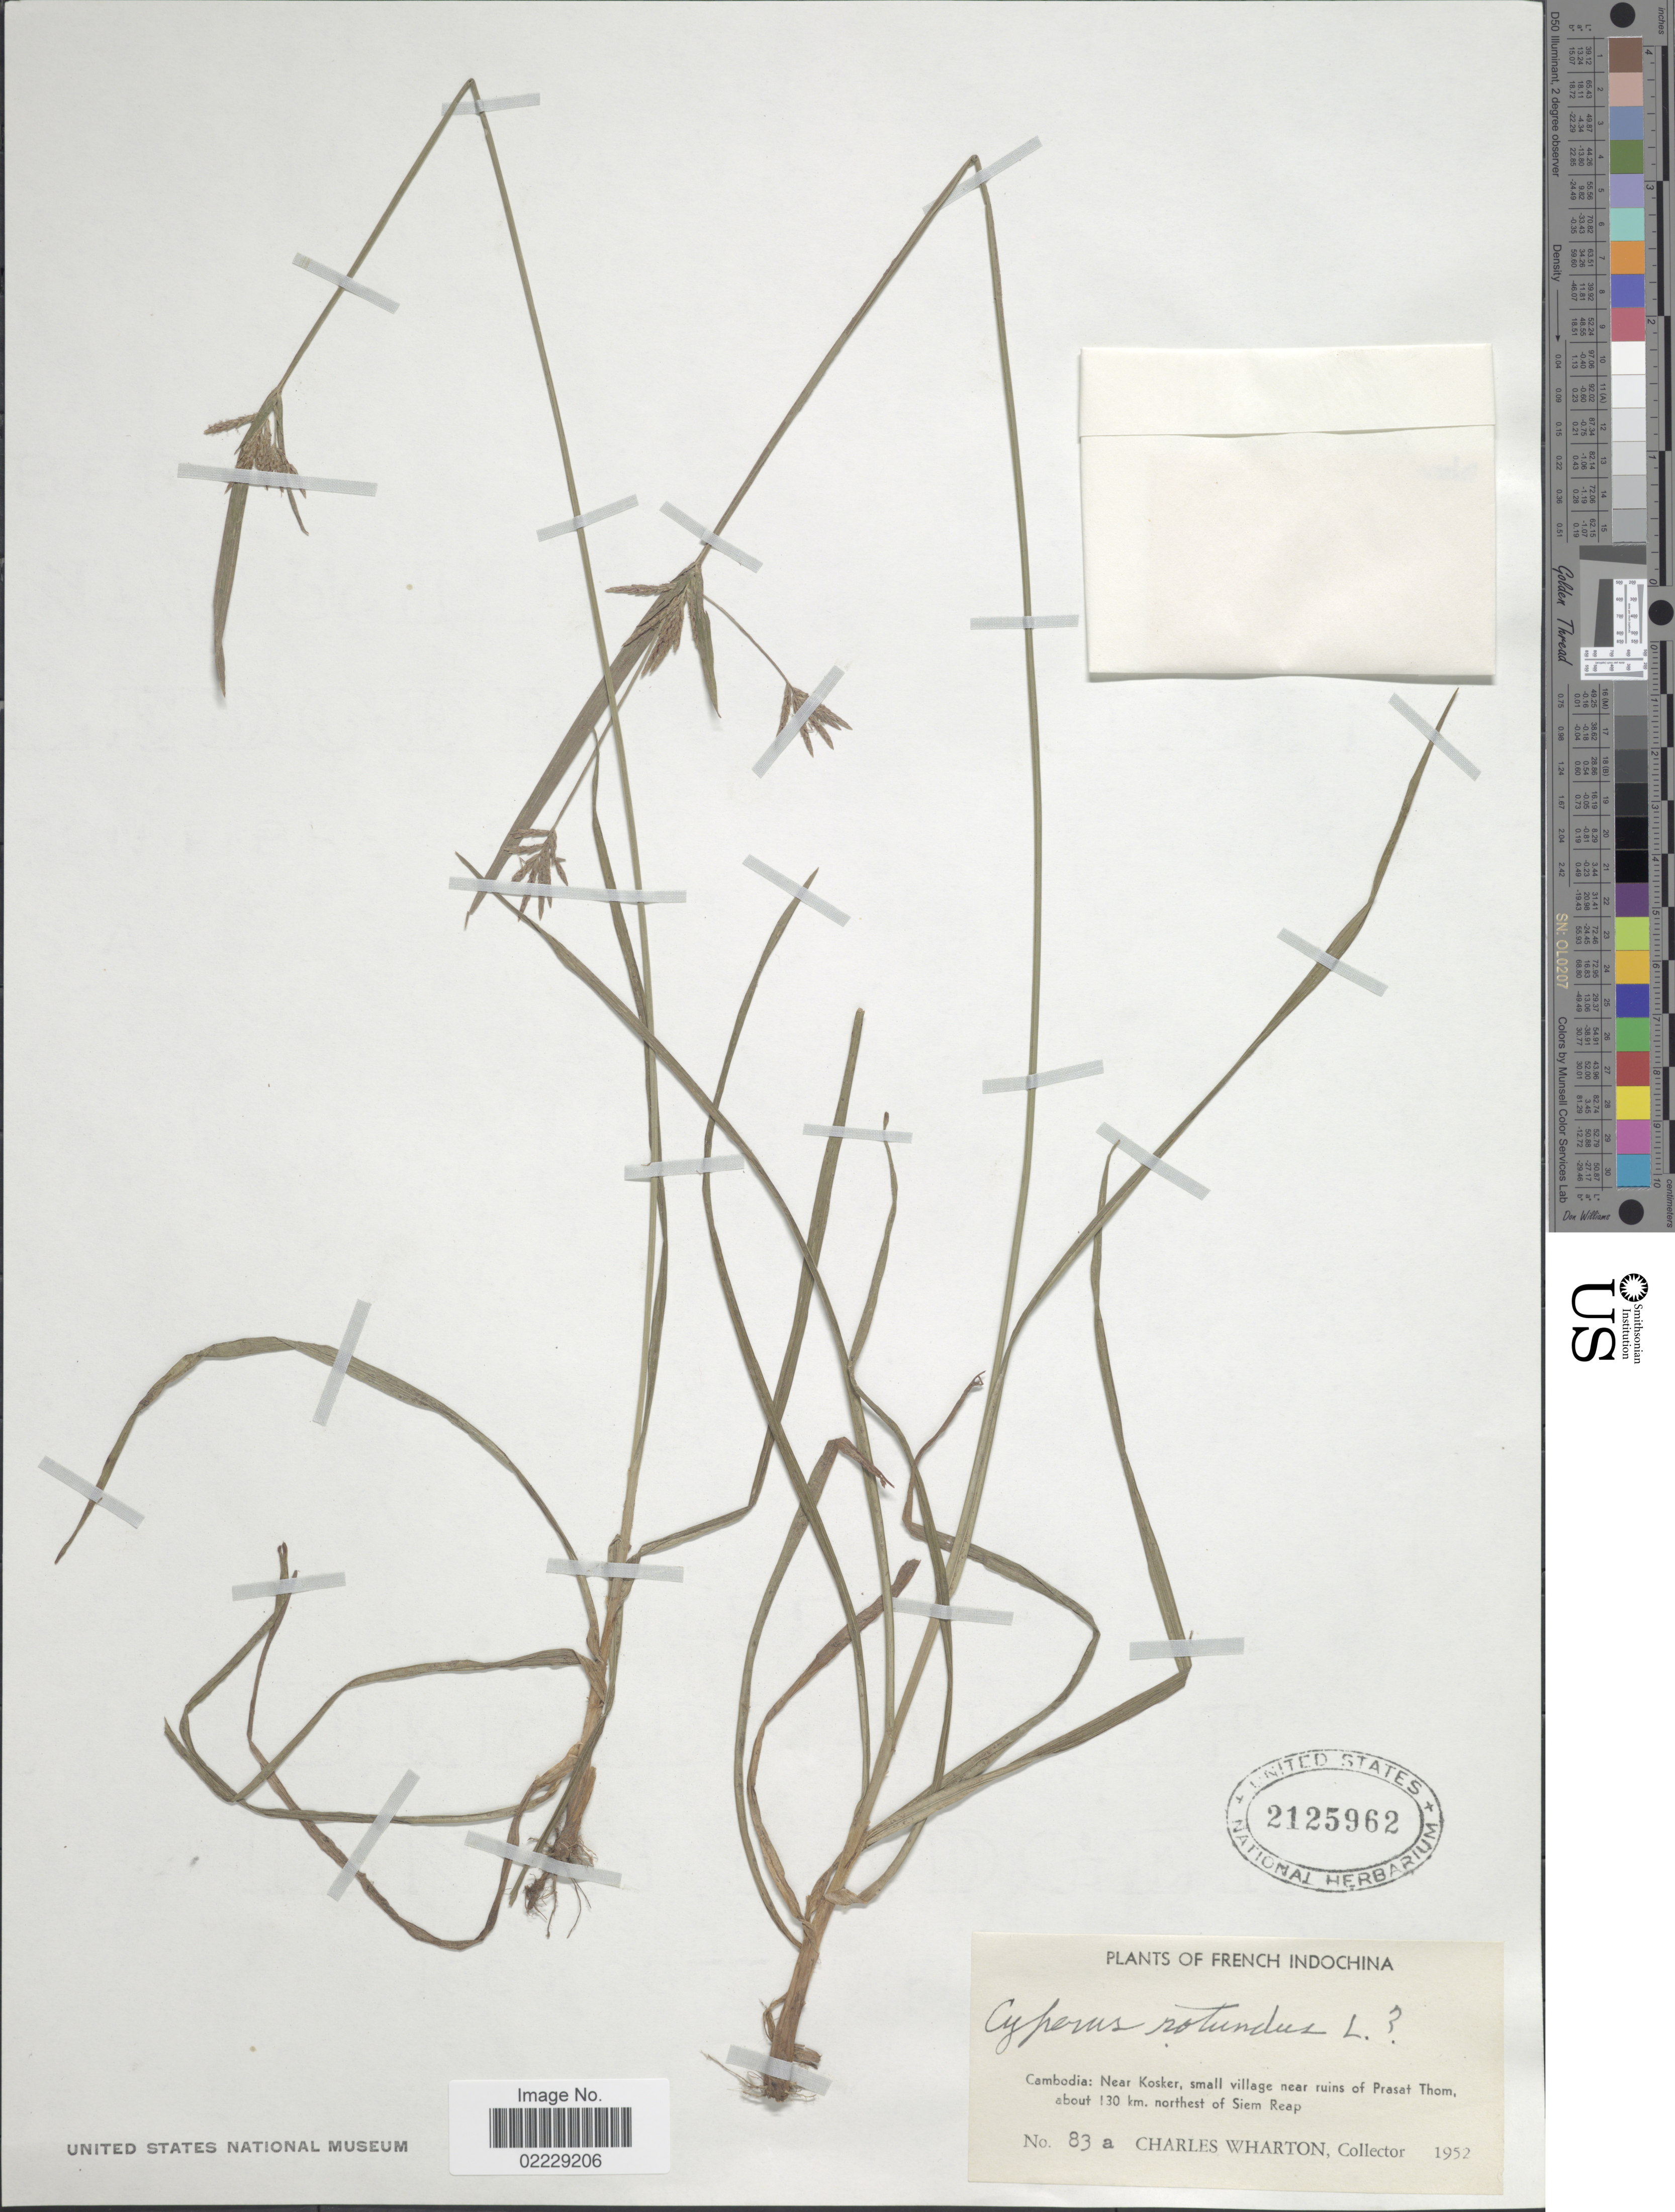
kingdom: Plantae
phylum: Tracheophyta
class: Liliopsida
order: Poales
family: Cyperaceae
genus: Cyperus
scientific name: Cyperus rotundus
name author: L.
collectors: C. Wharton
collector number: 83a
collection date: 1952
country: Cambodia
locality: Near Kosker, small village near ruins of Prasat Thom about 130 km. northest of Siem Reap.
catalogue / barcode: US 2125962